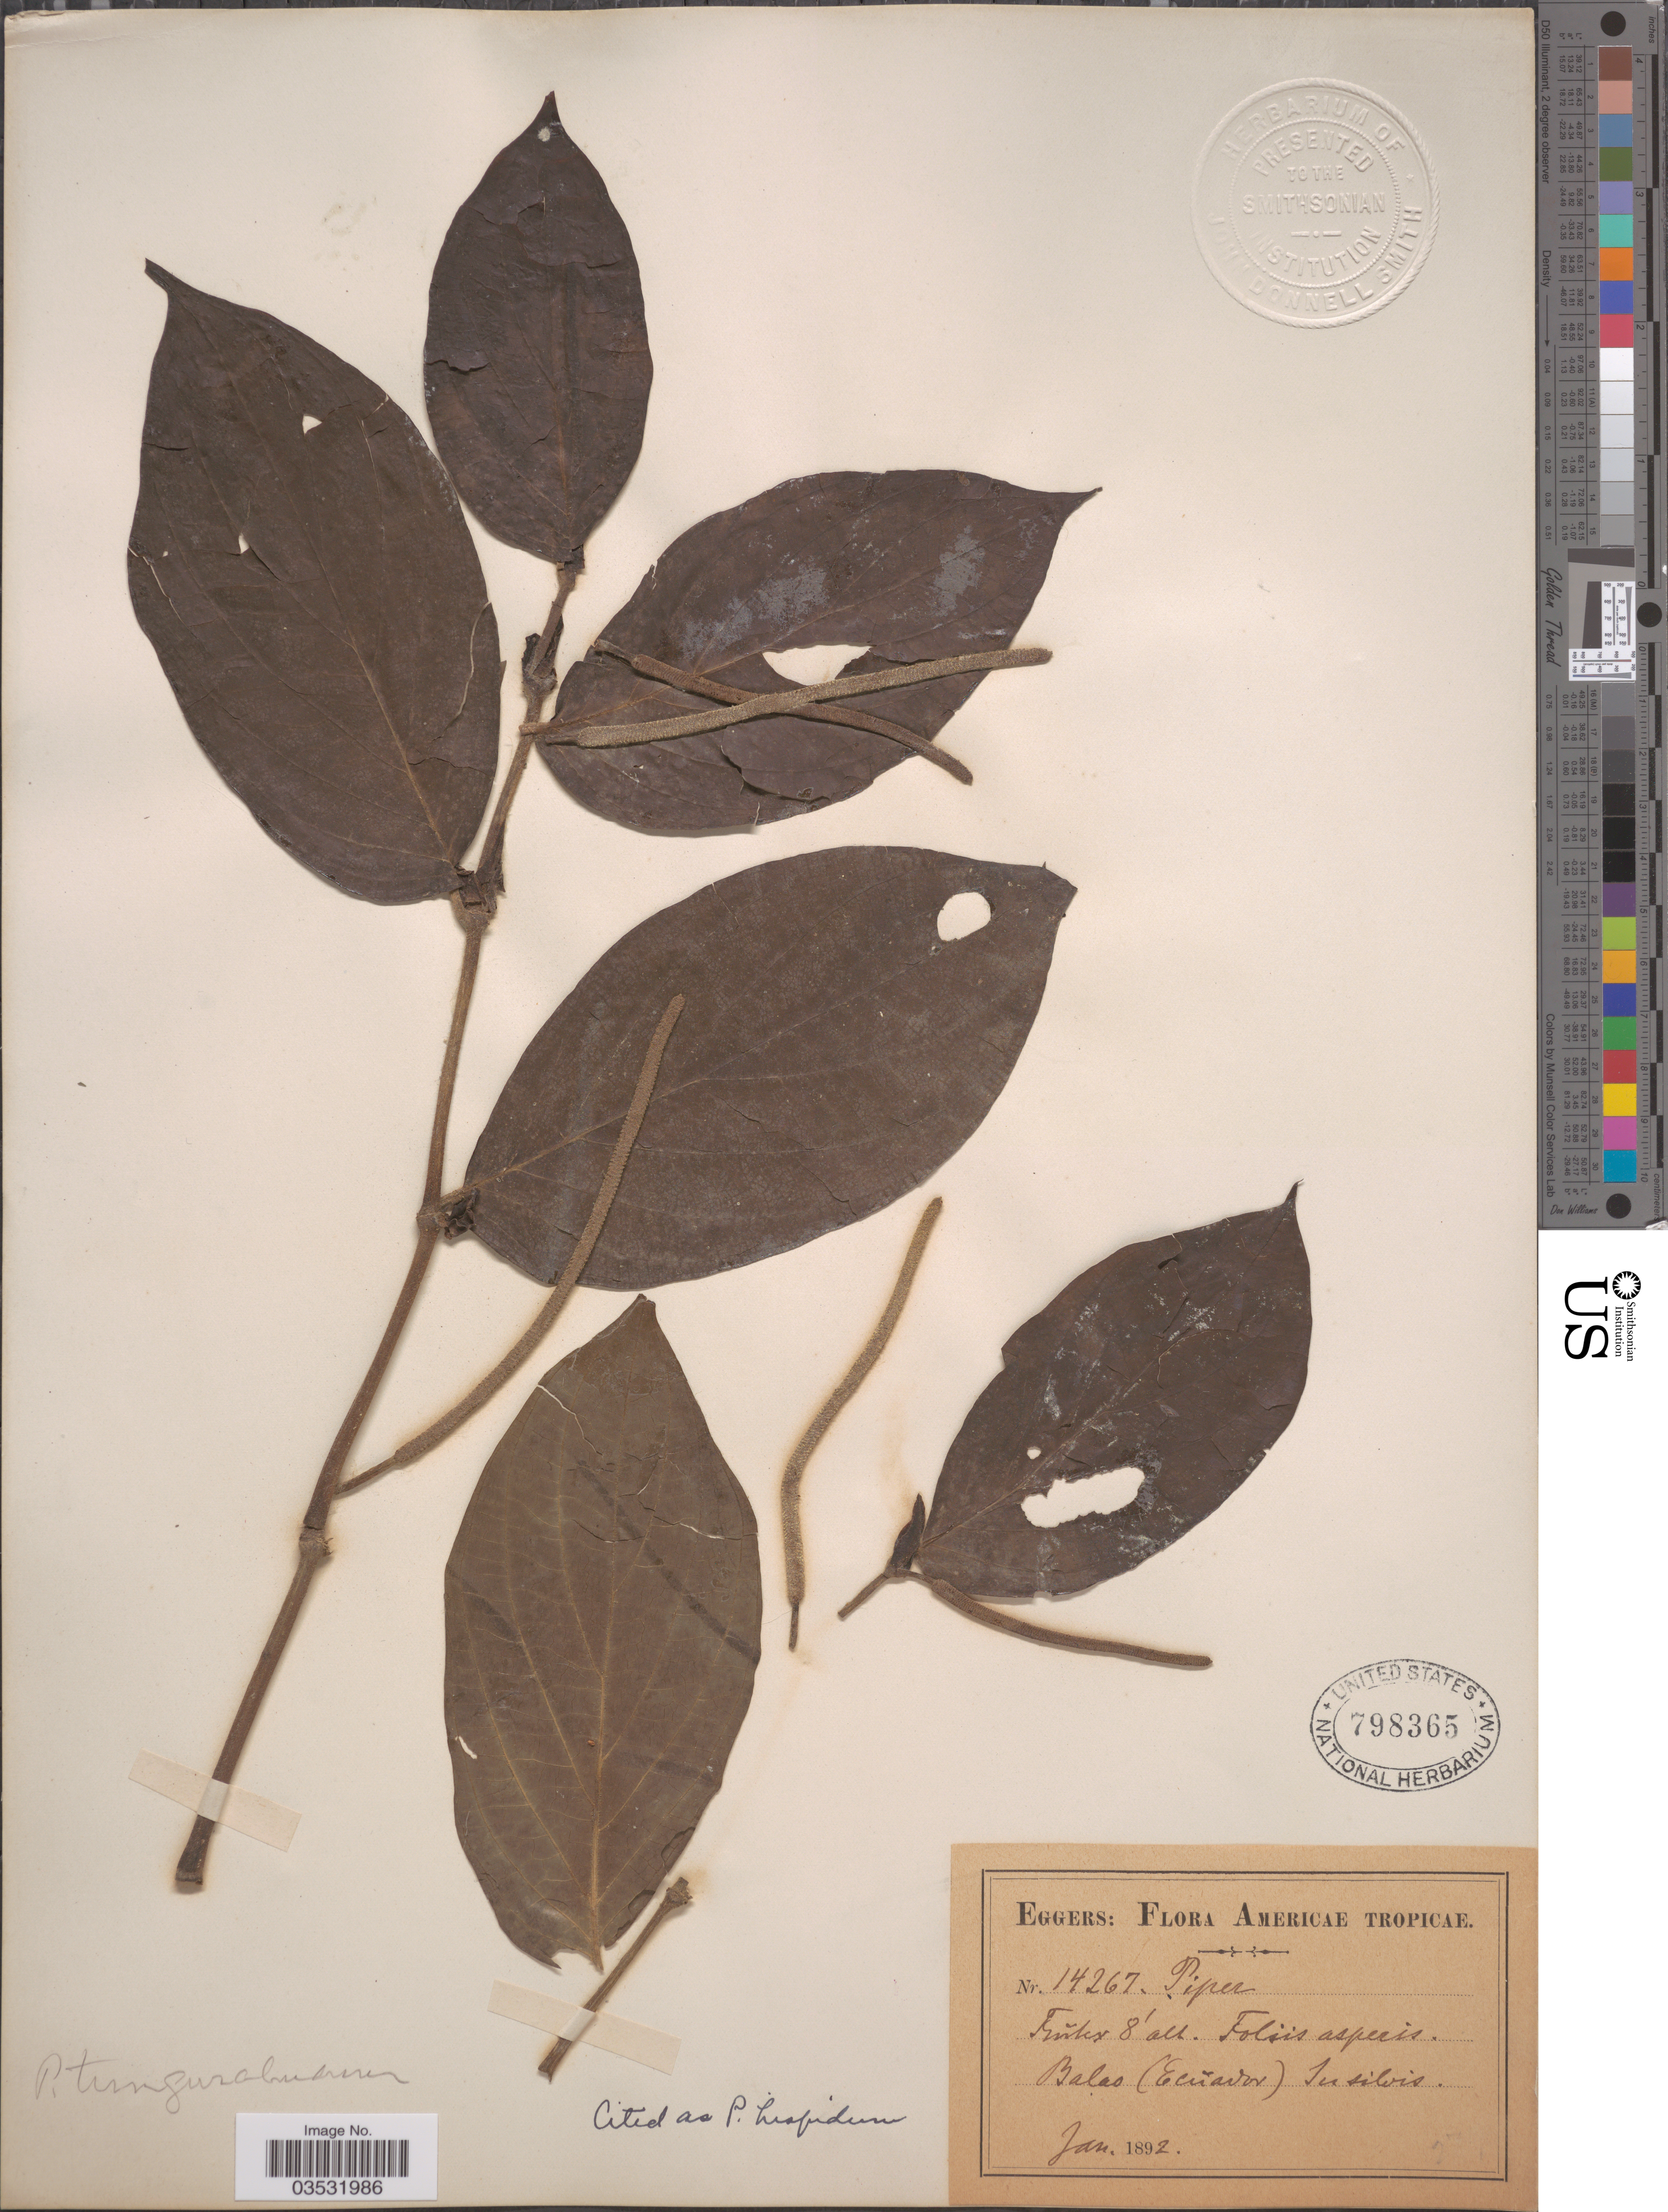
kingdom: Plantae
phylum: Tracheophyta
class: Magnoliopsida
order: Piperales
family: Piperaceae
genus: Piper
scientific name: Piper hispidum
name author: Sw.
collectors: -. Eggers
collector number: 14267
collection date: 1892-01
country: Ecuador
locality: Americae tropicae. Balao. In silvis.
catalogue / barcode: US 798365